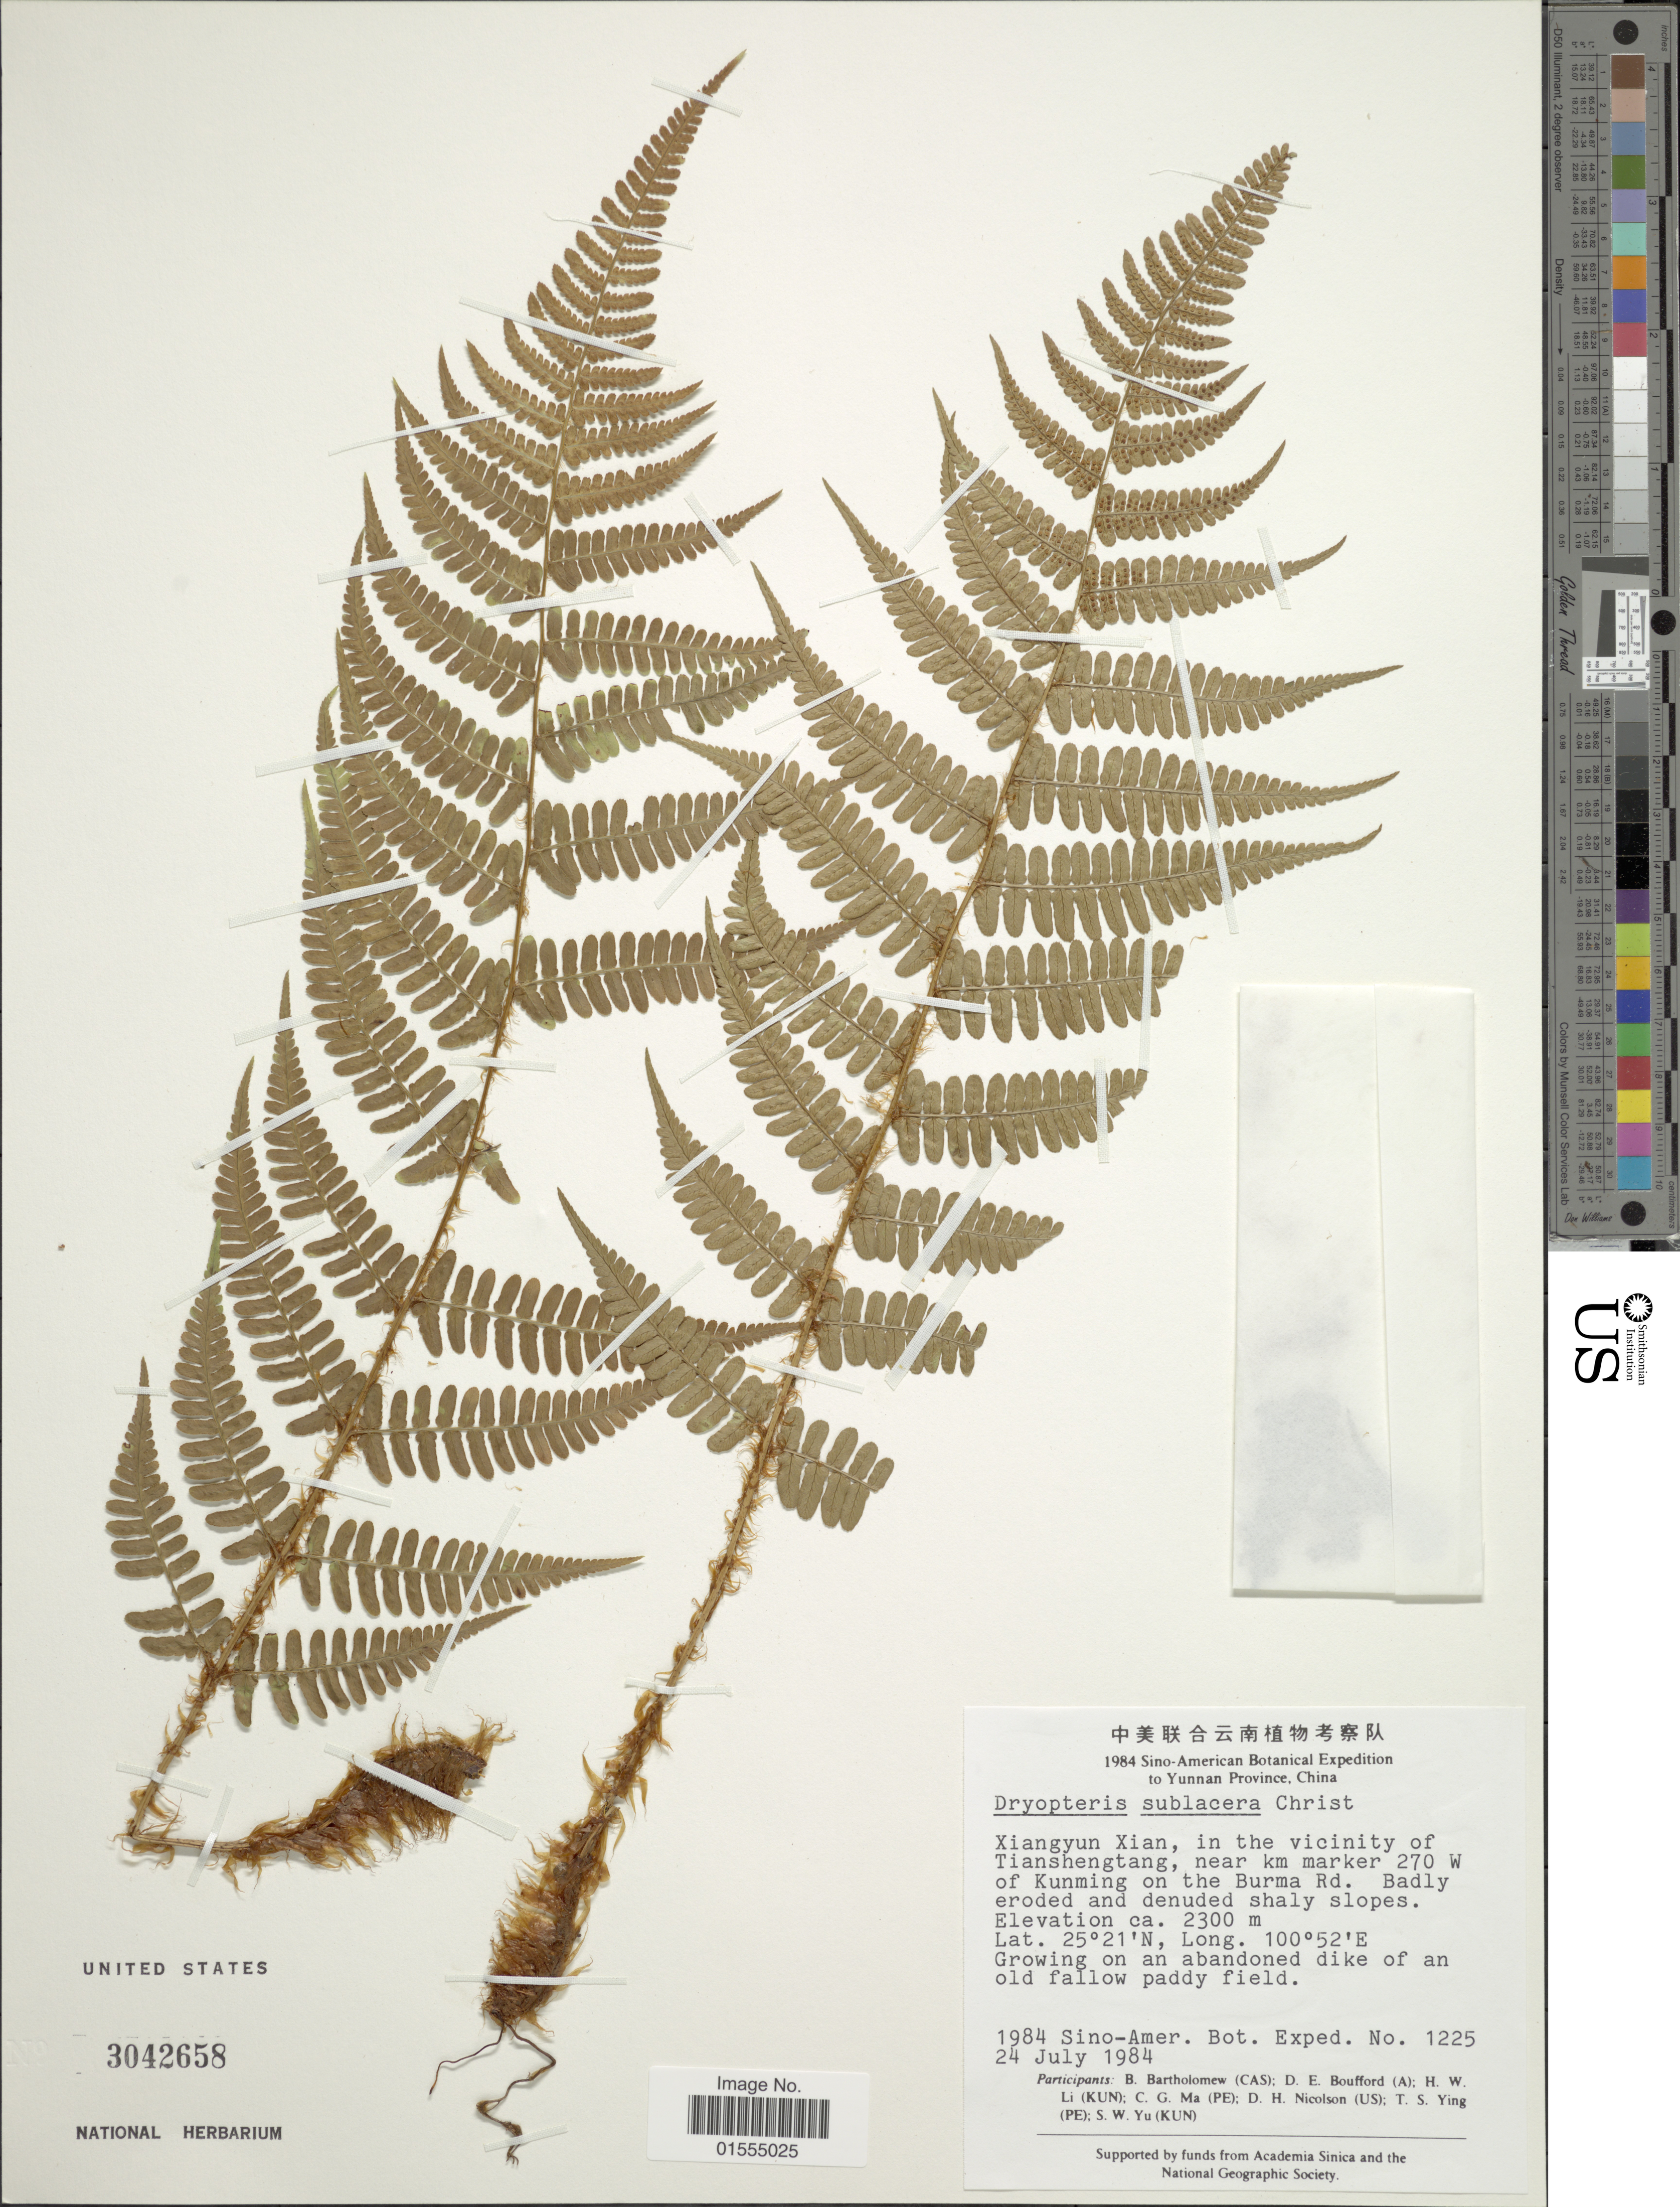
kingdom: Plantae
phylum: Tracheophyta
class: Polypodiopsida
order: Polypodiales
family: Dryopteridaceae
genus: Dryopteris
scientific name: Dryopteris sublacera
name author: Christ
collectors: Sino-Amer. Bot. Exped. 1984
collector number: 1225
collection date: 1984-07-24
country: China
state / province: Yunnan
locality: Yunnan Province, China, Xiangyun Xian, in the vicinity of Tianshengtang, near km marker 270 W of Kunming on the Burma Rd.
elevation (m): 2300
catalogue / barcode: US 3042658